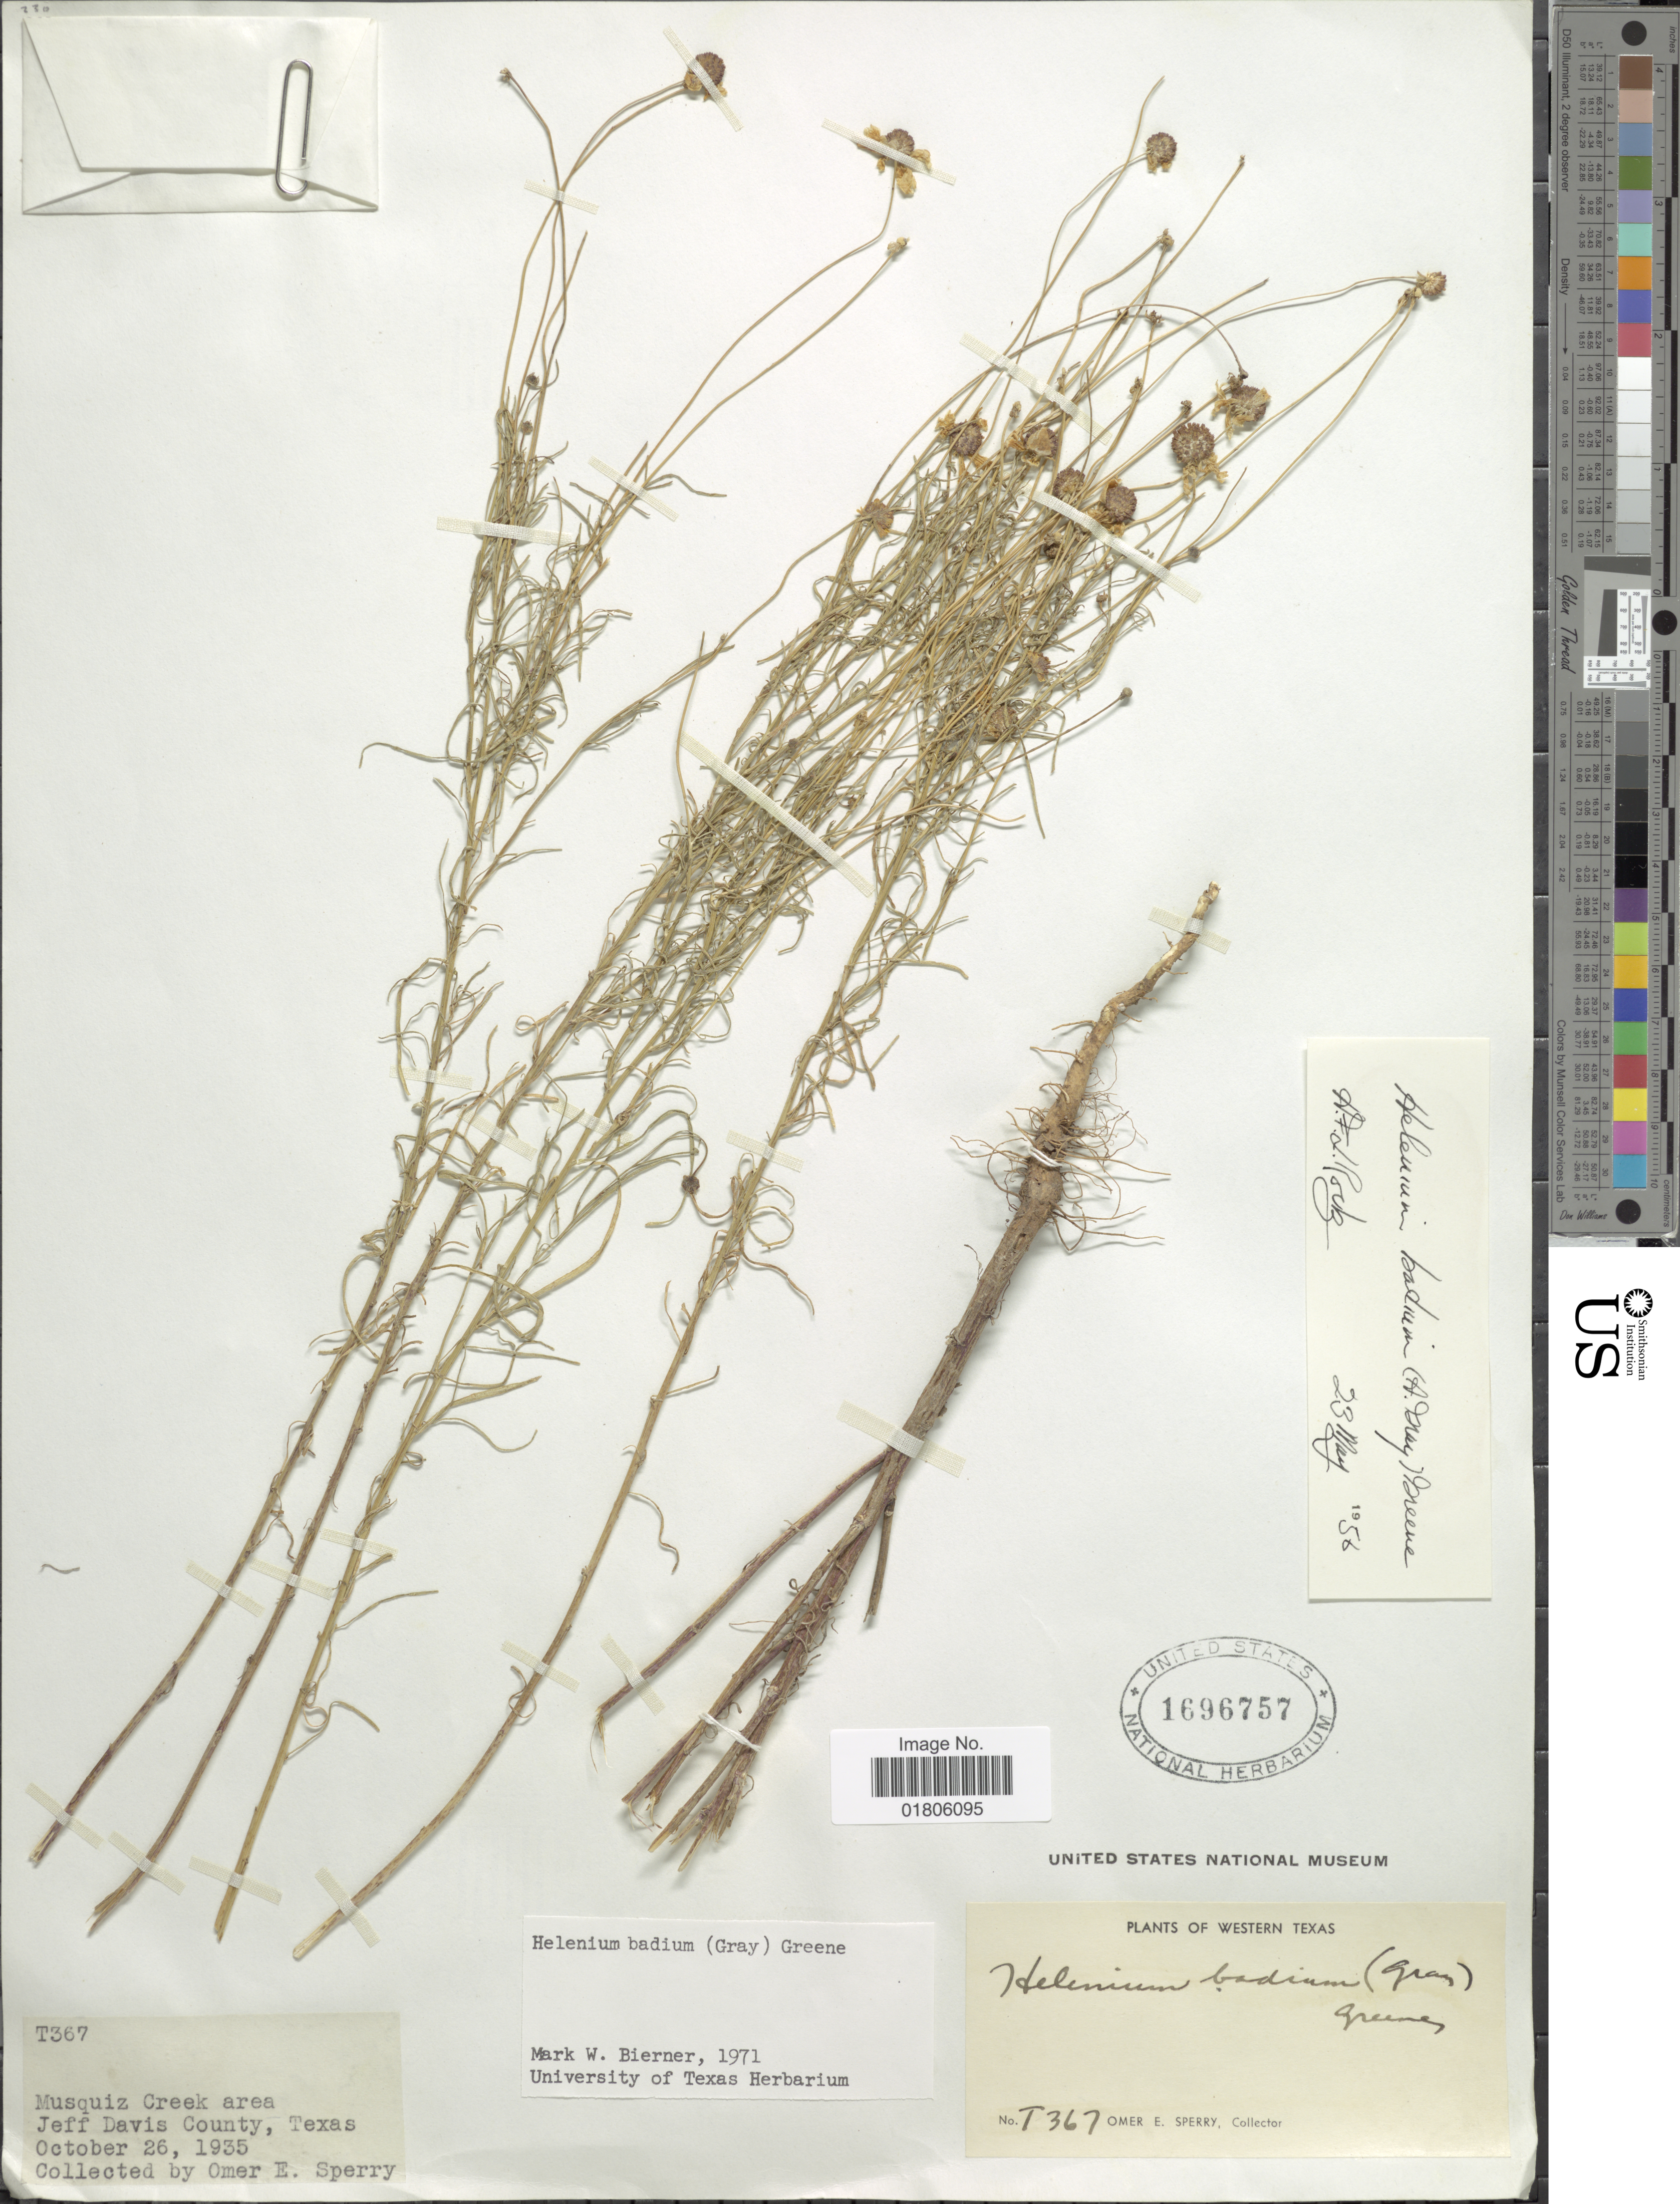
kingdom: Plantae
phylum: Tracheophyta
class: Magnoliopsida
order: Asterales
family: Asteraceae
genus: Helenium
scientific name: Helenium badium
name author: (A. Gray) Greene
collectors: O. E. Sperry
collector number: T367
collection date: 1935-10-26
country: United States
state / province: Texas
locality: Western Texas. Musquiz Creek area. Jeff Daviis County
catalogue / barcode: US 1696757